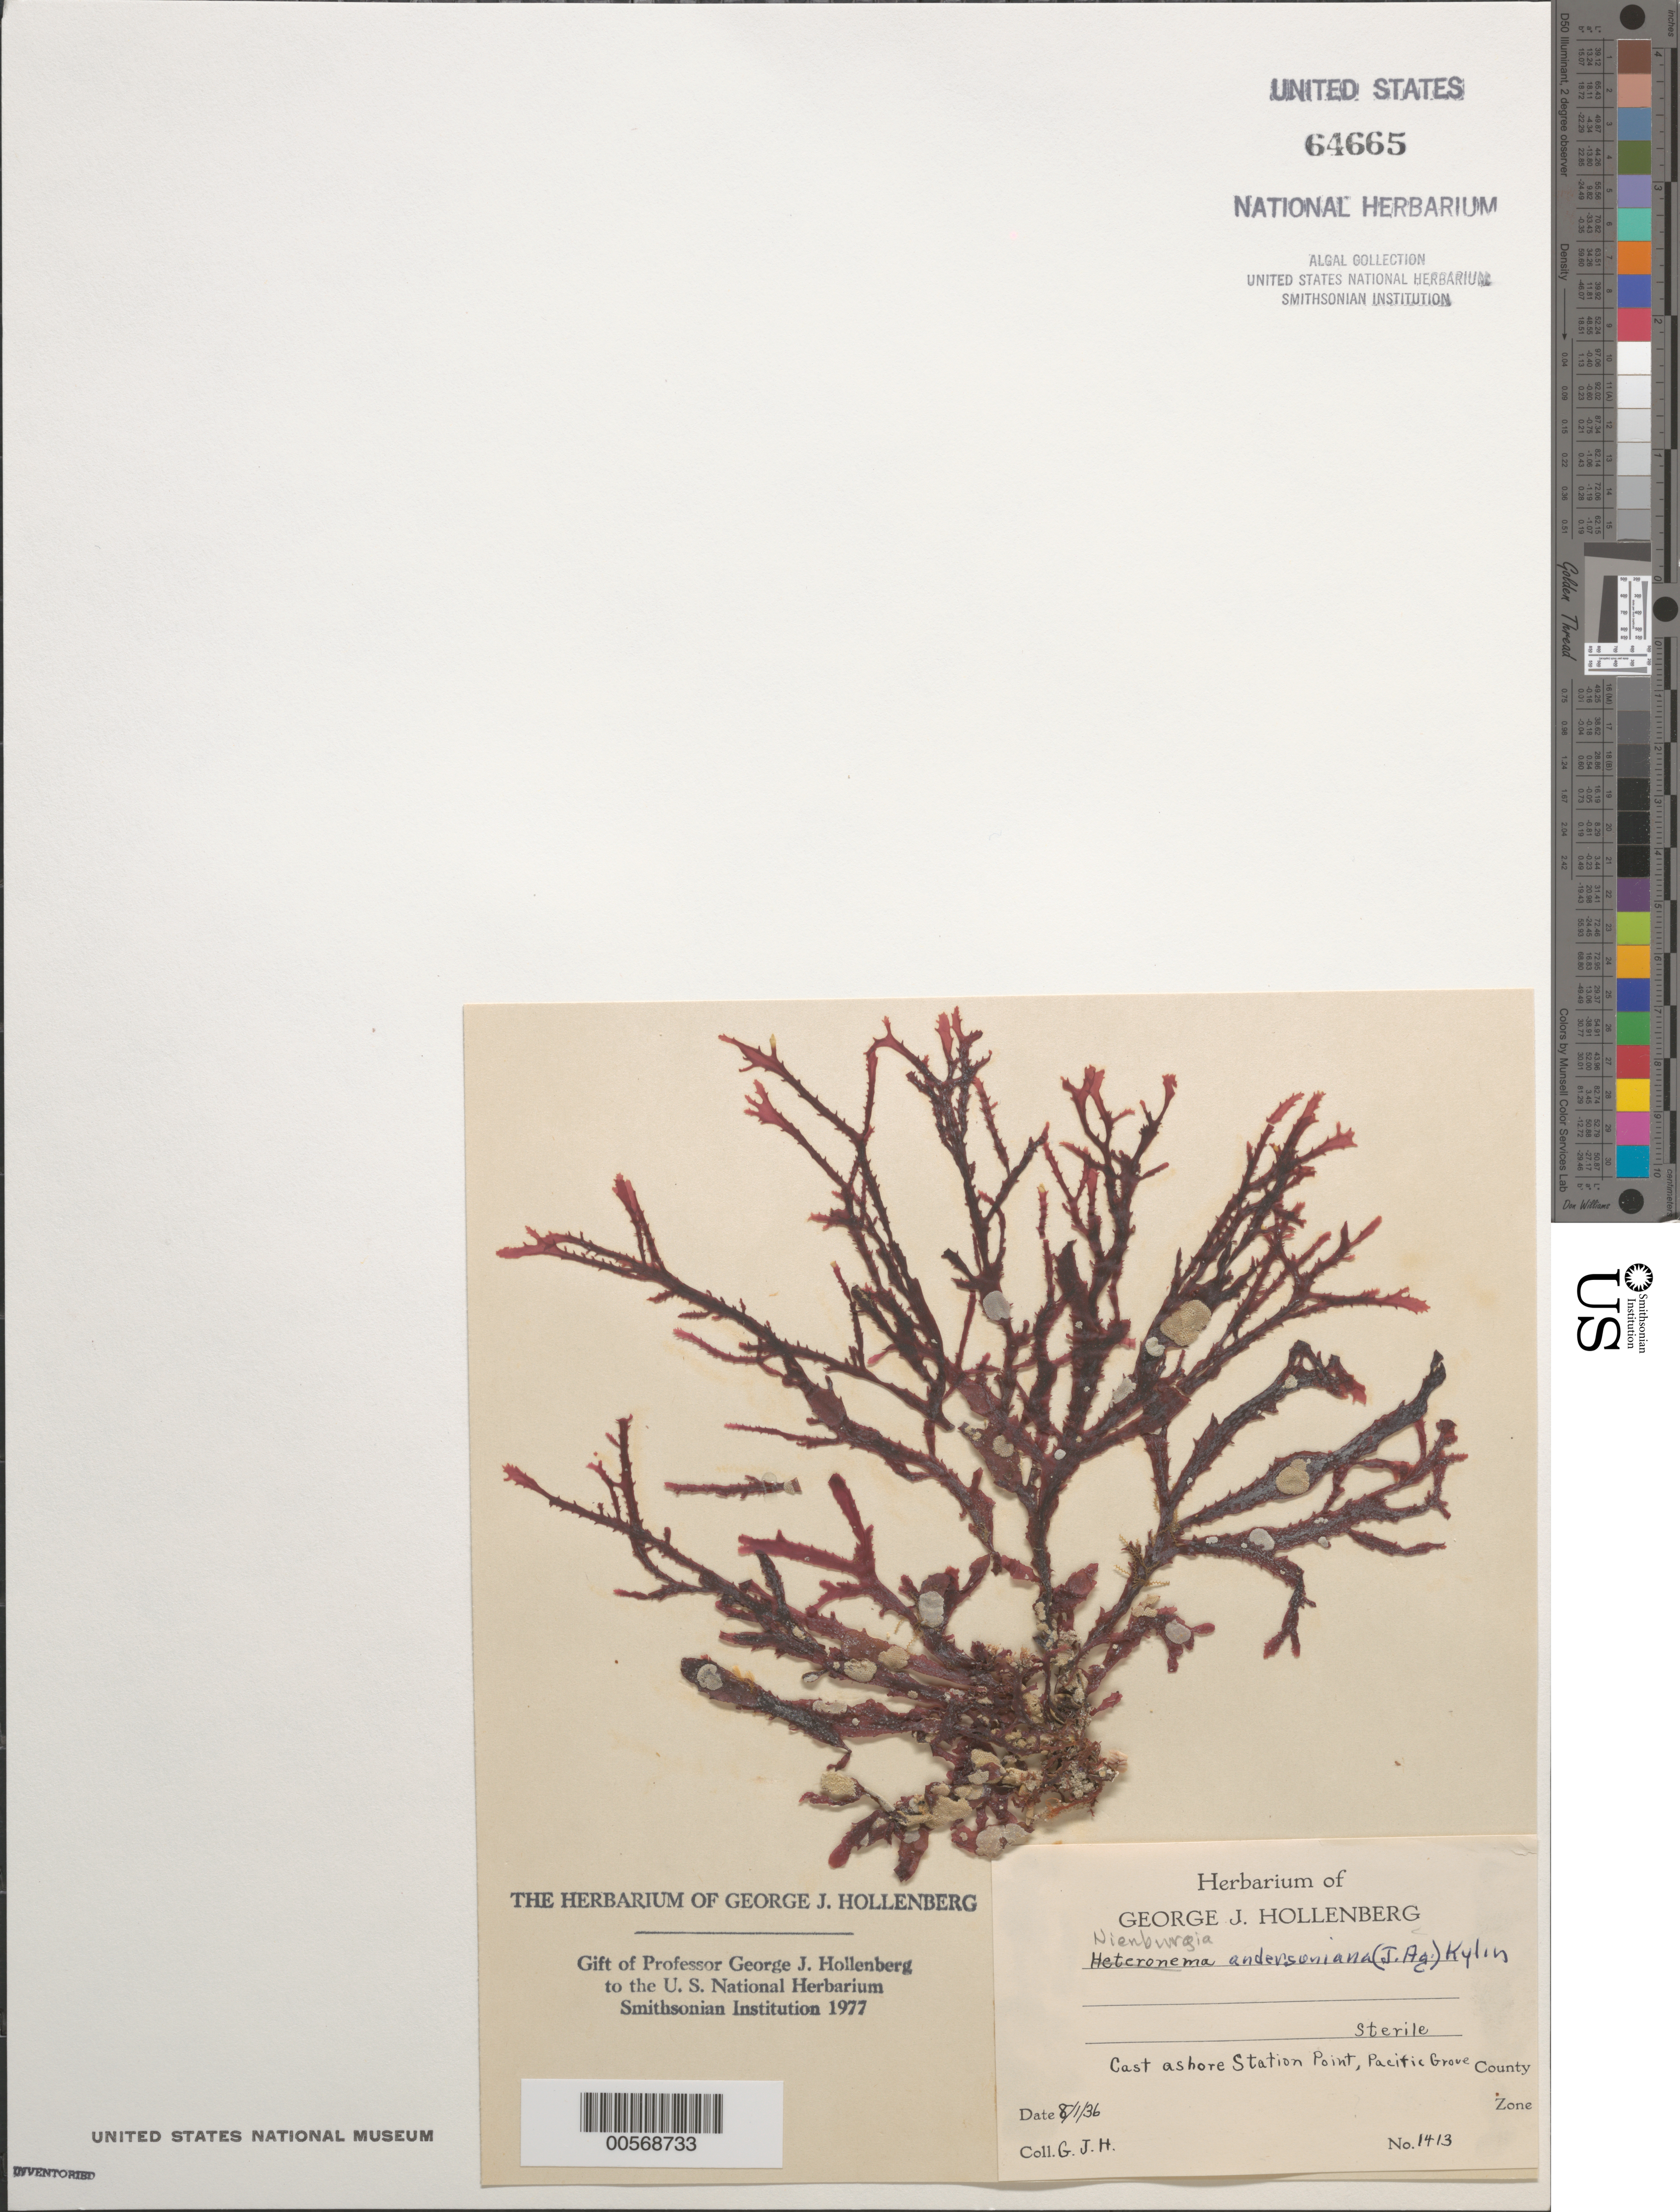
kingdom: Plantae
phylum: Rhodophyta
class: Florideophyceae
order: Ceramiales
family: Delesseriaceae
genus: Nienburgia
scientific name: Nienburgia andersoniana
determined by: Hollenberg, George J.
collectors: G. Hollenberg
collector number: GJH 1413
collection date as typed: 01 Aug 1936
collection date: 1936-08-01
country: United States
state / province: California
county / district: Monterey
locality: Station Point, Pacific Grove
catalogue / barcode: US 64665